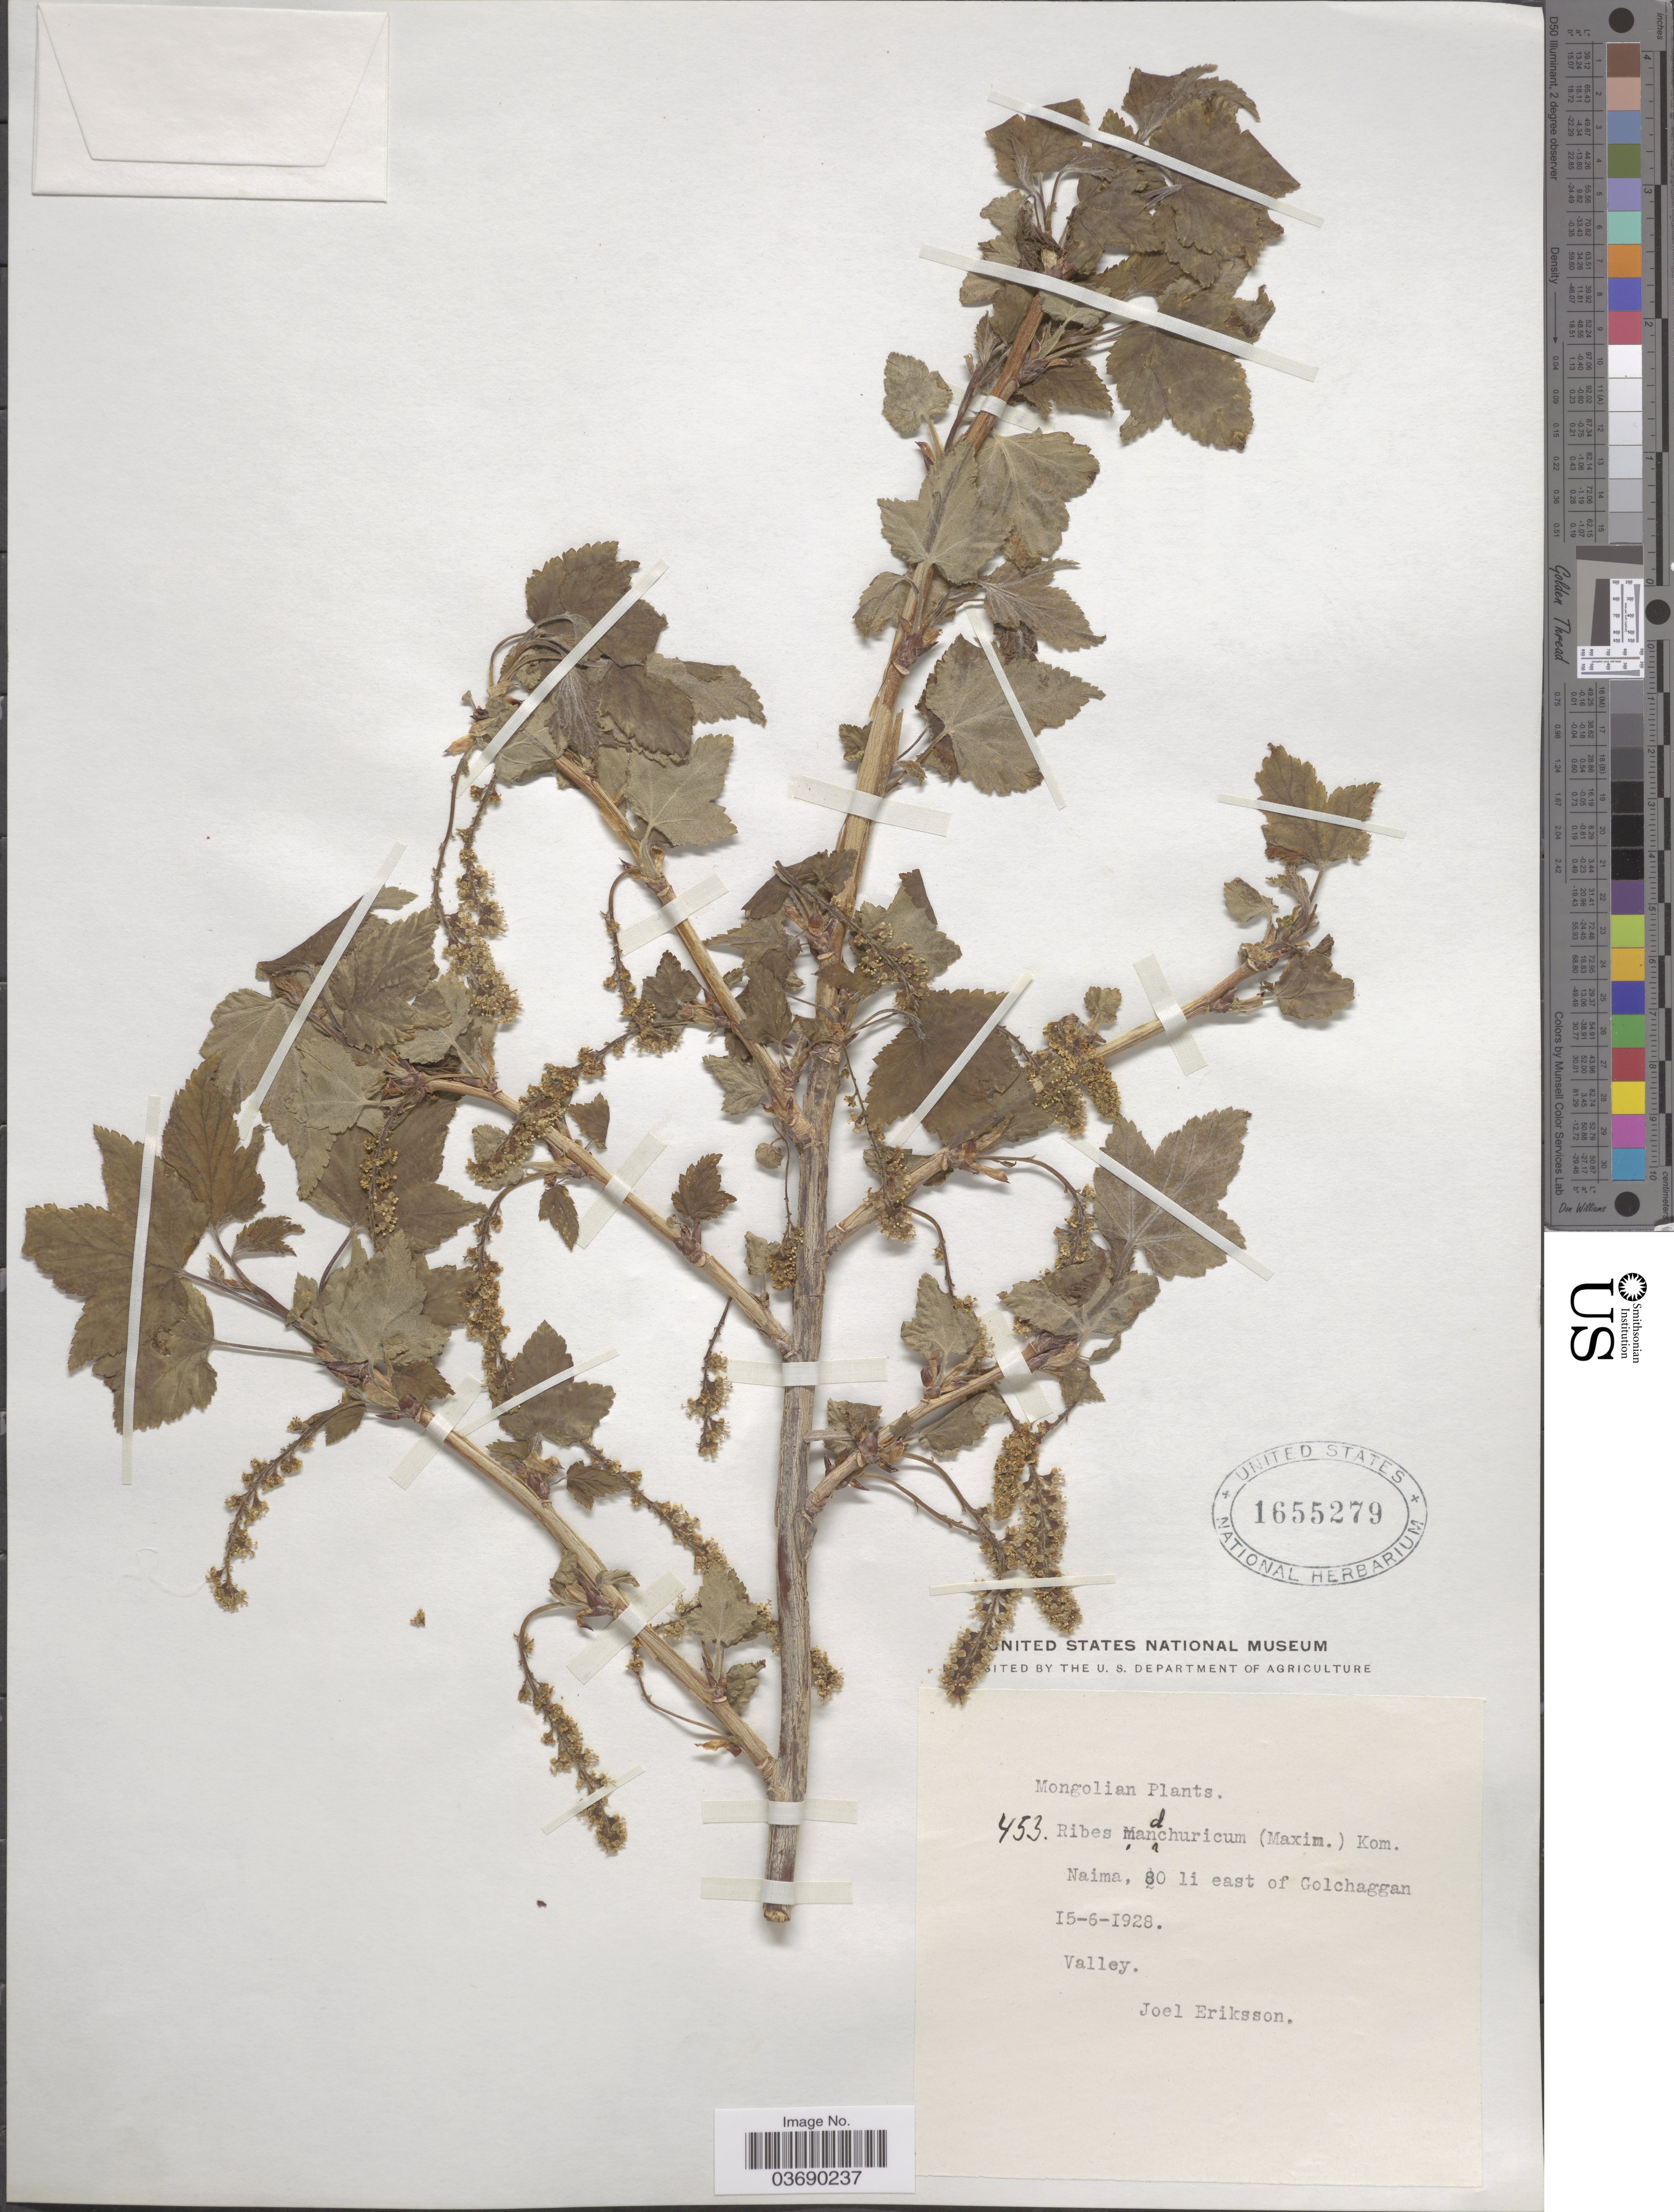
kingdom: Plantae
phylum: Tracheophyta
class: Magnoliopsida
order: Saxifragales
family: Grossulariaceae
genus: Ribes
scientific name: Ribes manshuricum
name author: Kom.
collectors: J. Eriksson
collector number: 453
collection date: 1928-06-15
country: Mongolia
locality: Naima, 80* li east of Golchaggan.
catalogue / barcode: US 1655279